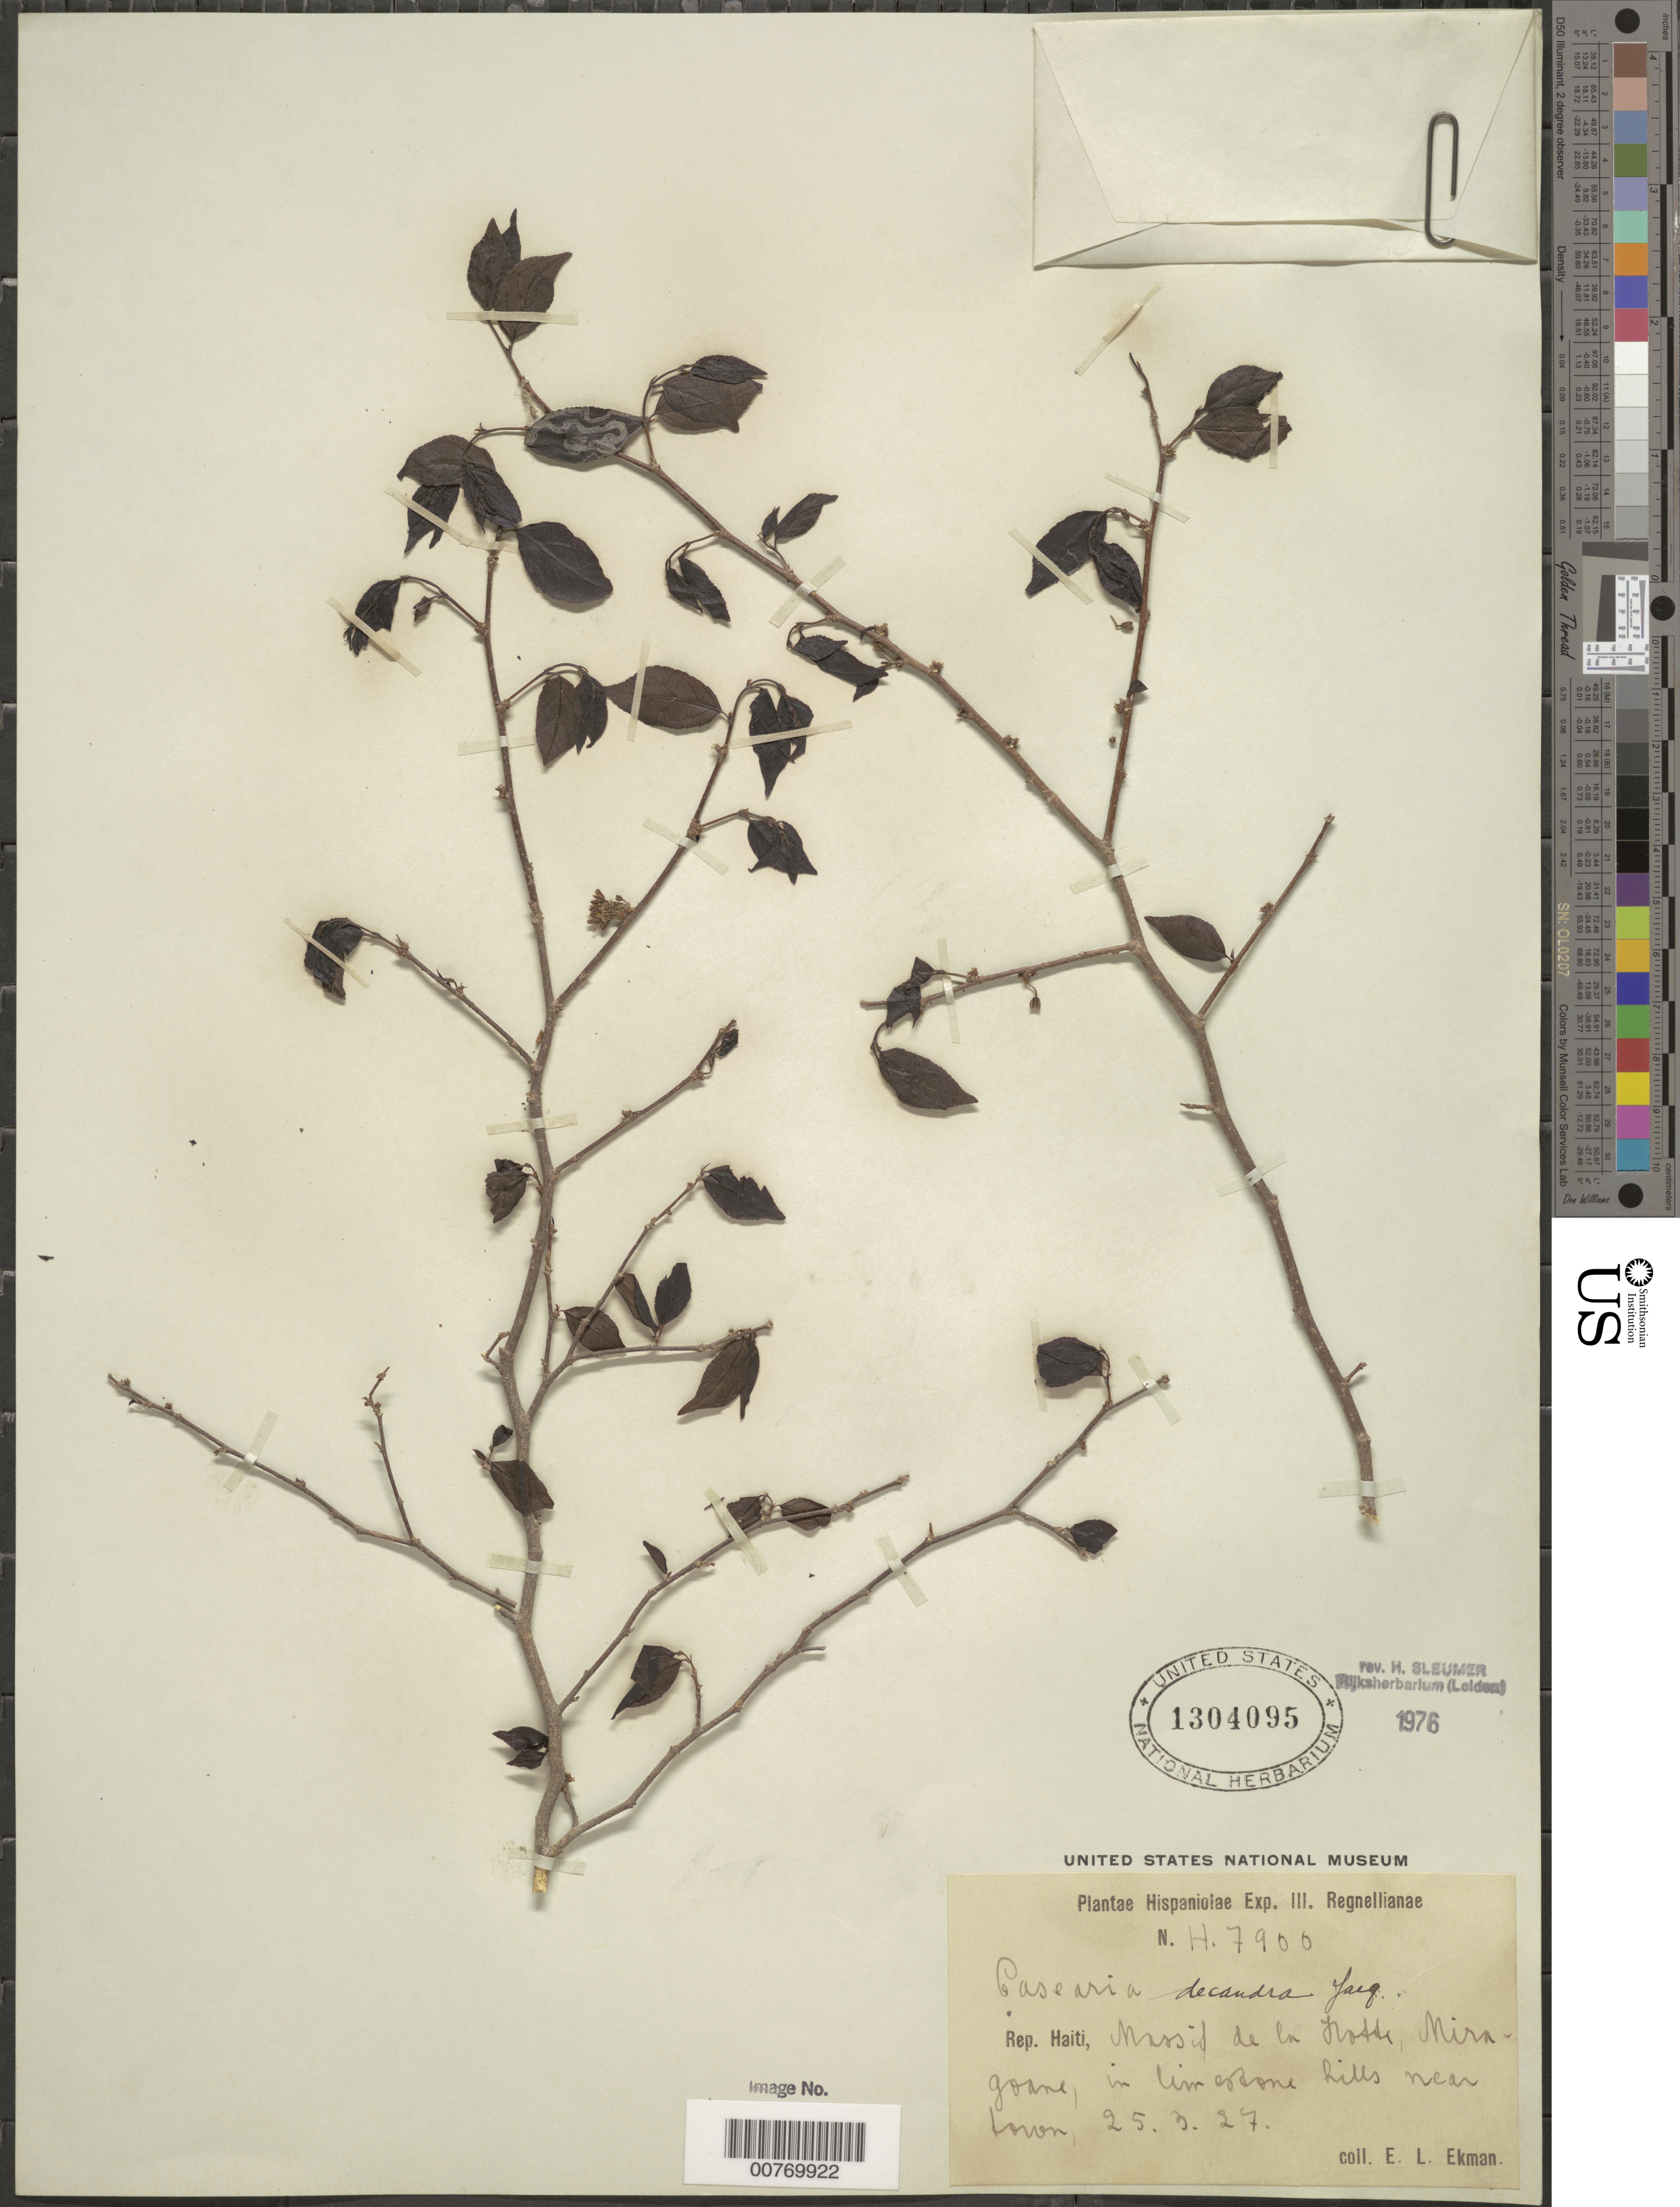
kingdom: Plantae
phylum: Tracheophyta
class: Magnoliopsida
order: Malpighiales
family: Salicaceae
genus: Casearia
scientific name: Casearia decandra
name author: Jacq.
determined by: Sleumer, H. O.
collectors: E. L. Ekman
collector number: H 7900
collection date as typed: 25 Mar 1927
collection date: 1927-03-25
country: Haiti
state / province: Sud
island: Hispaniola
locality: Massif de la Hotte, Miragoane.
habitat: In limestone hills near town.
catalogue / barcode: US 1304095